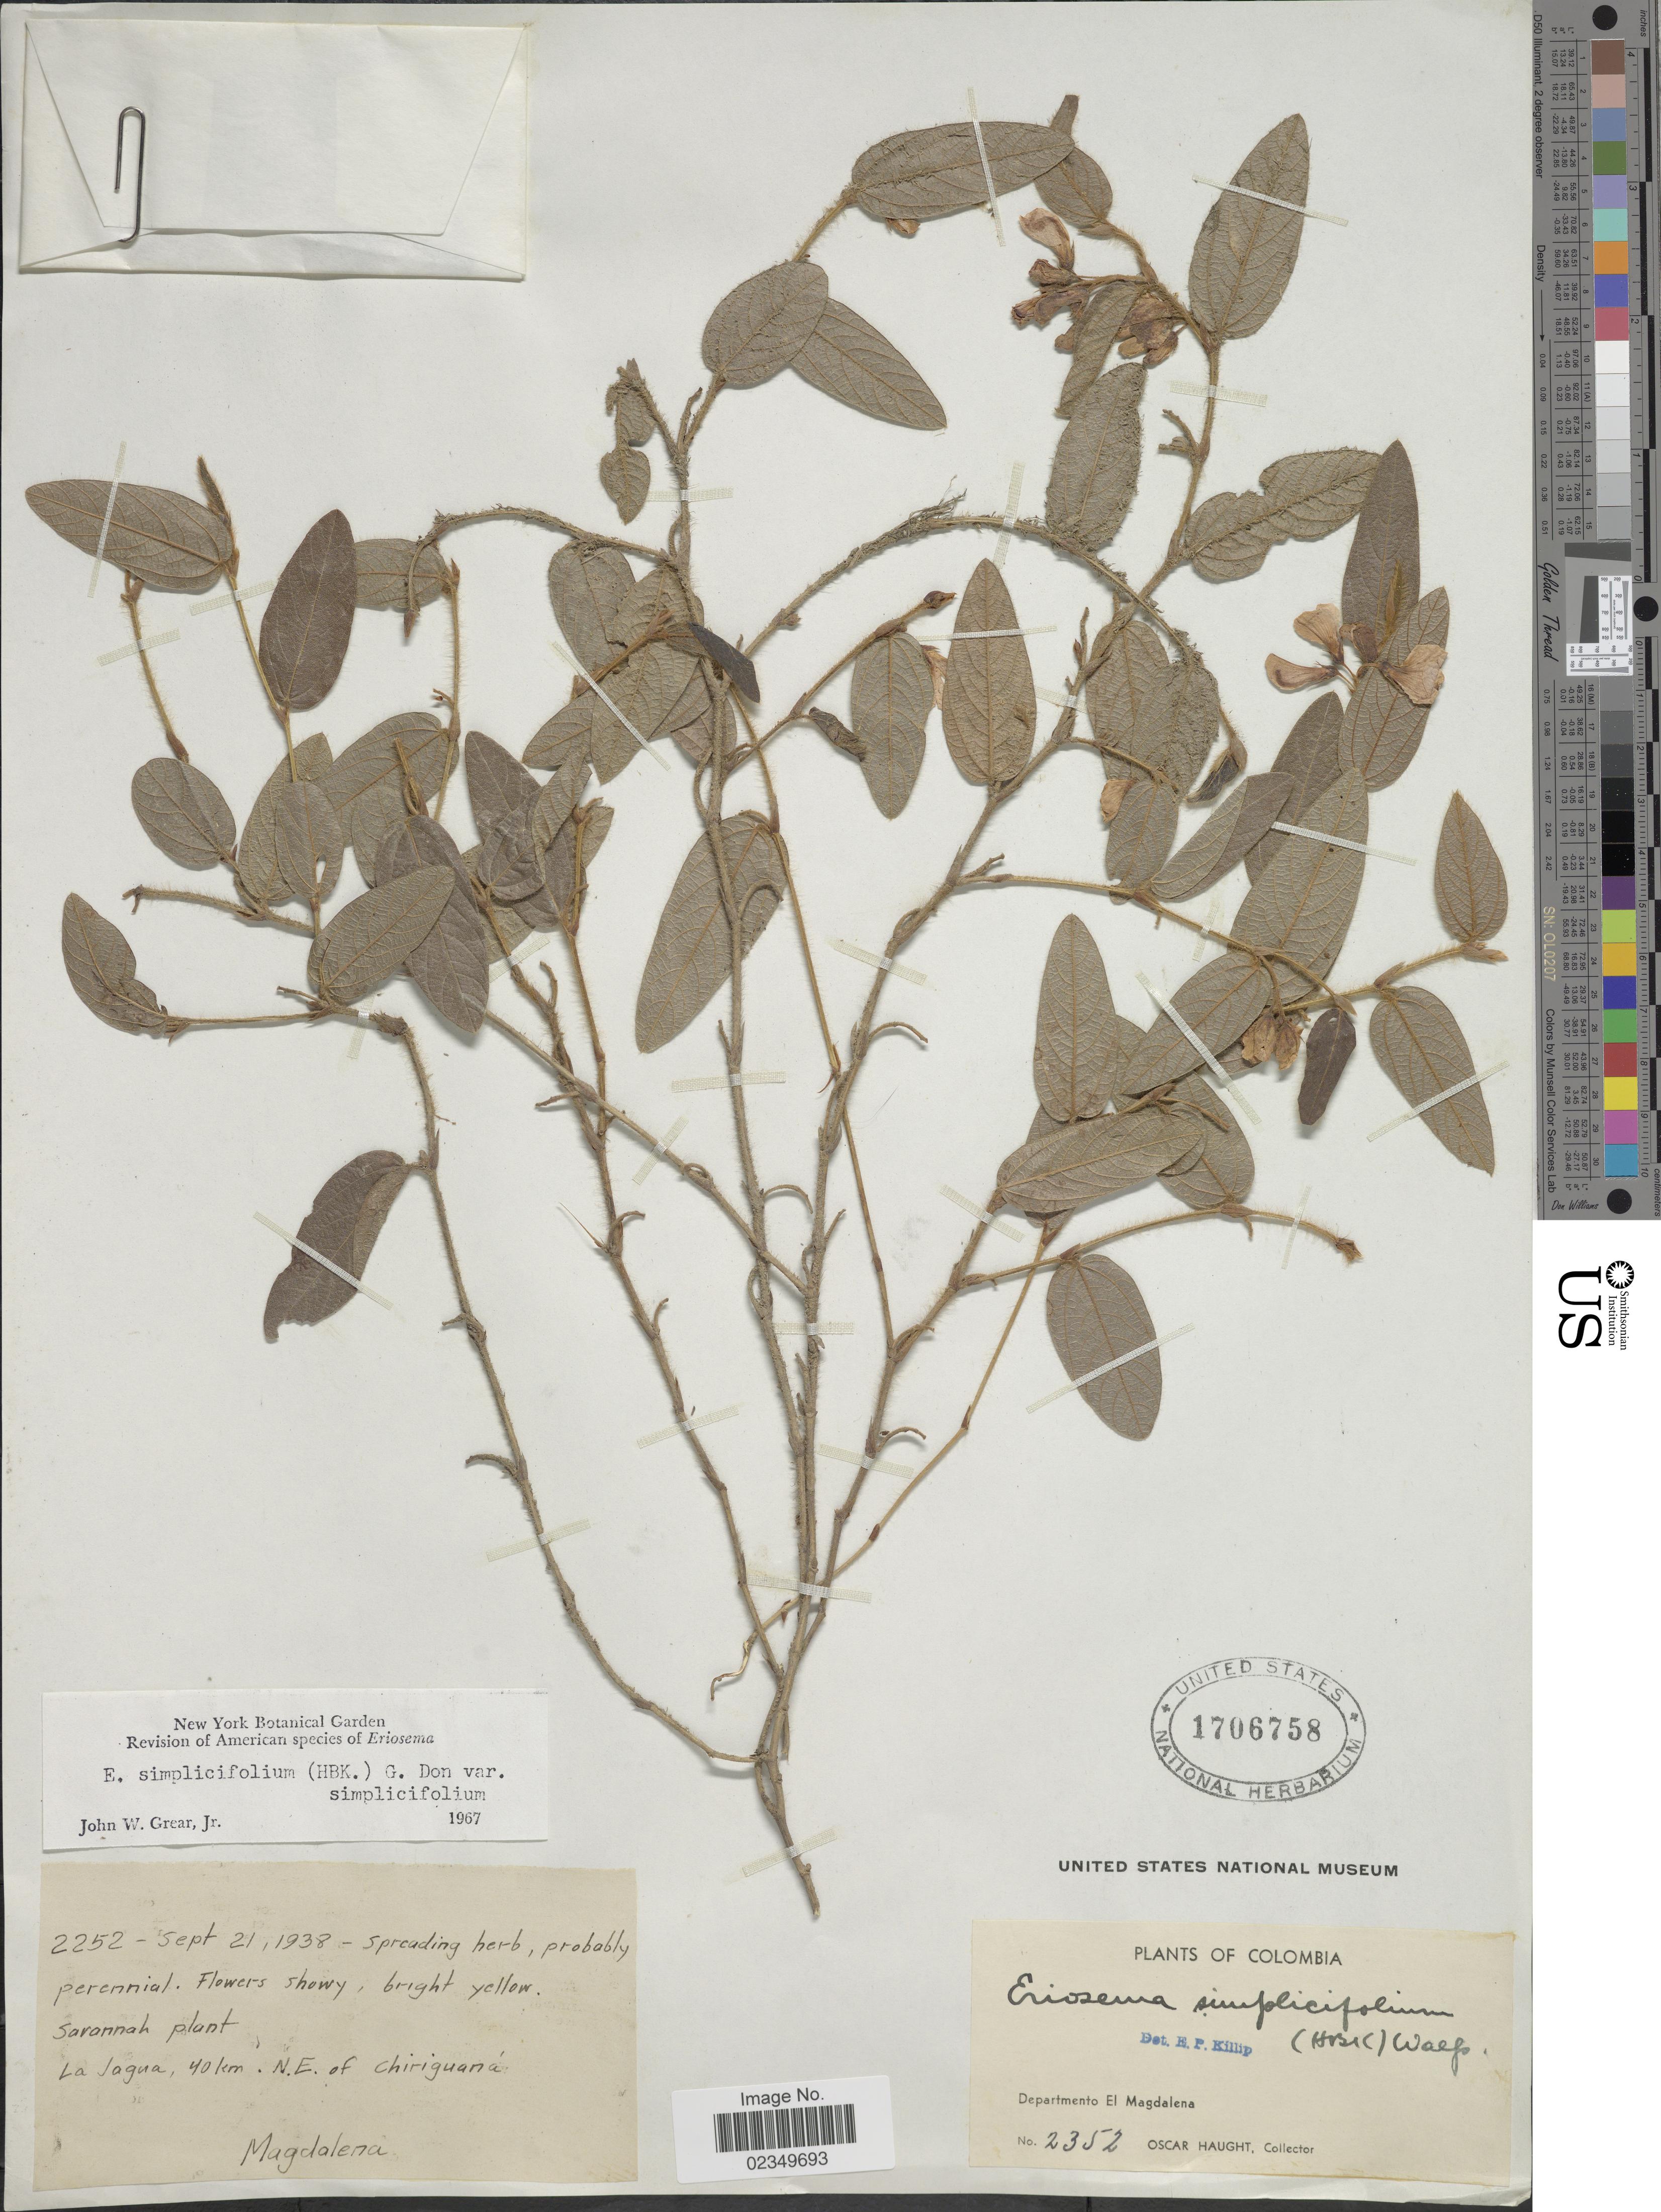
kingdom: Plantae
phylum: Tracheophyta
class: Magnoliopsida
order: Fabales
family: Fabaceae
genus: Eriosema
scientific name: Eriosema simplicifolium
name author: (Kunth) G. Don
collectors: O. L. Haught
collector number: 2352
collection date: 1938-09-21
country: Colombia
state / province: Magdalena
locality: Departamento El Magdalena, La Jagua, 40 km. N. E. of Chiriguana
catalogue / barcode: US 1706758